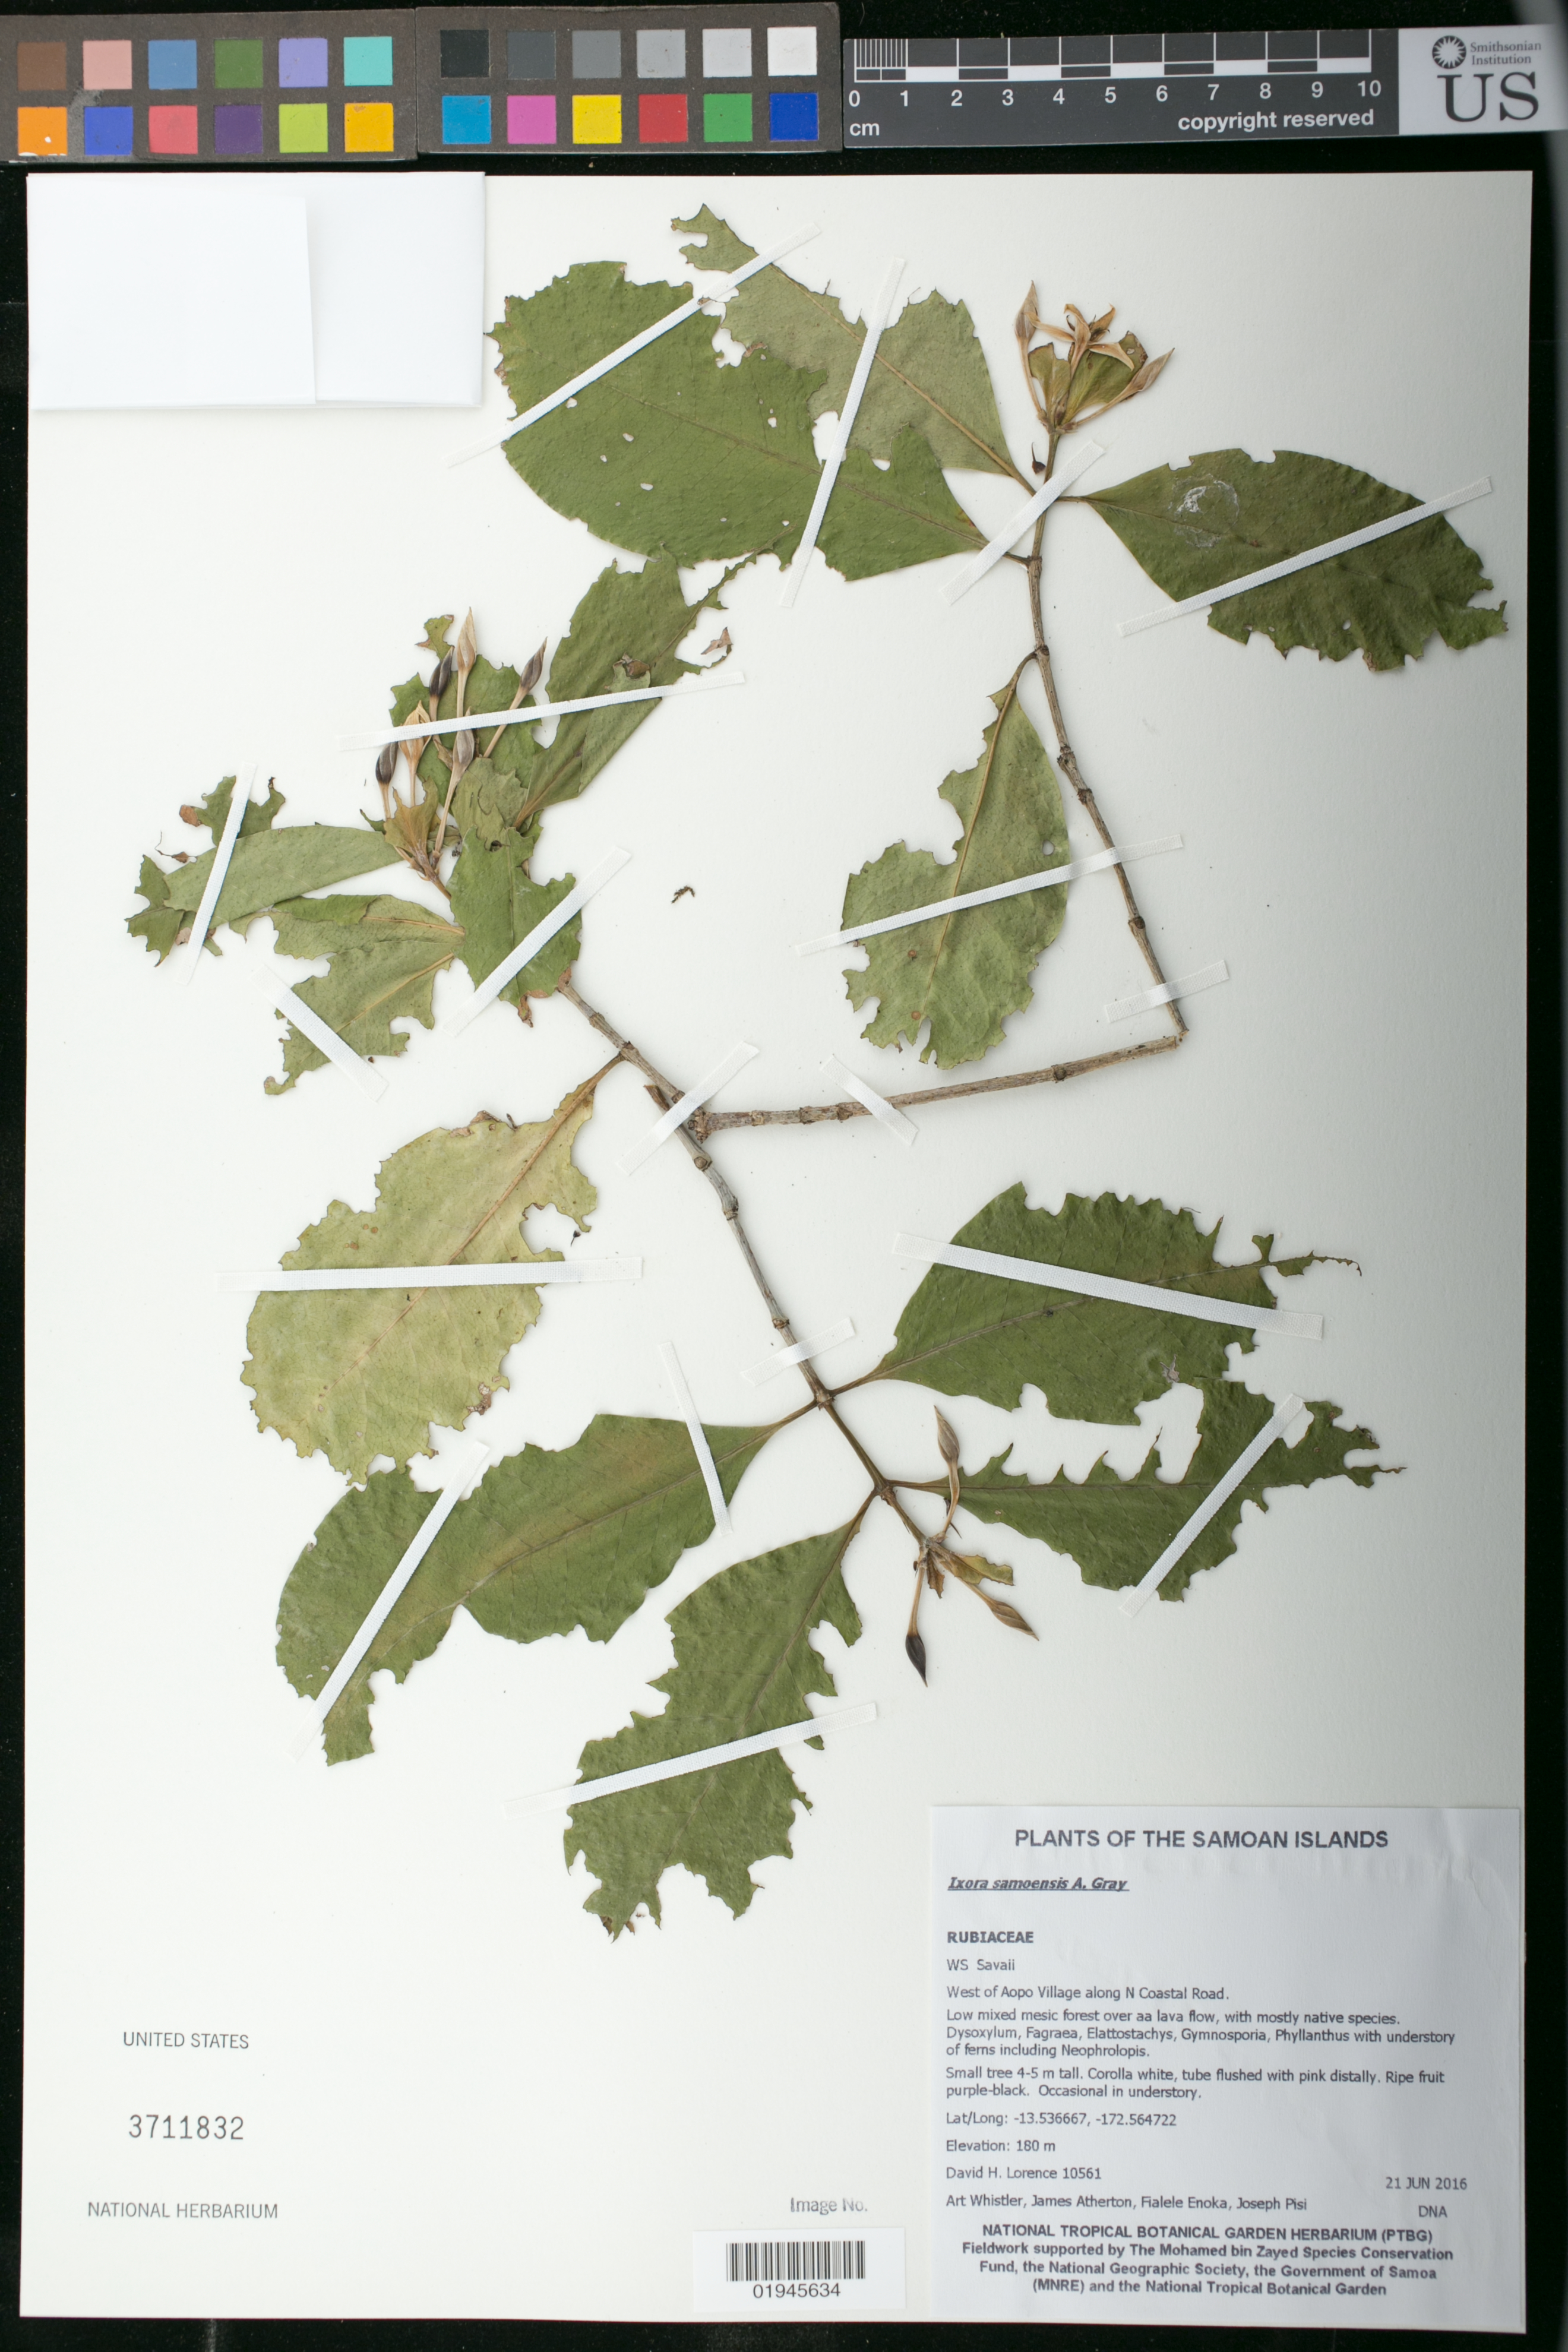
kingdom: Plantae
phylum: Tracheophyta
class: Magnoliopsida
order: Gentianales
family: Rubiaceae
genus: Ixora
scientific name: Ixora samoensis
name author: A. Gray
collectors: D. Lorence, A. Whistler, J. Atherton, F. Enoka & J. Pisi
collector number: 10561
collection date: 2016-06-21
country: Samoa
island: Savai'i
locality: West of Aopo Village along N Coastal Road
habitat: Low mixed mesic forest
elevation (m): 180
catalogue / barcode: US 3711832